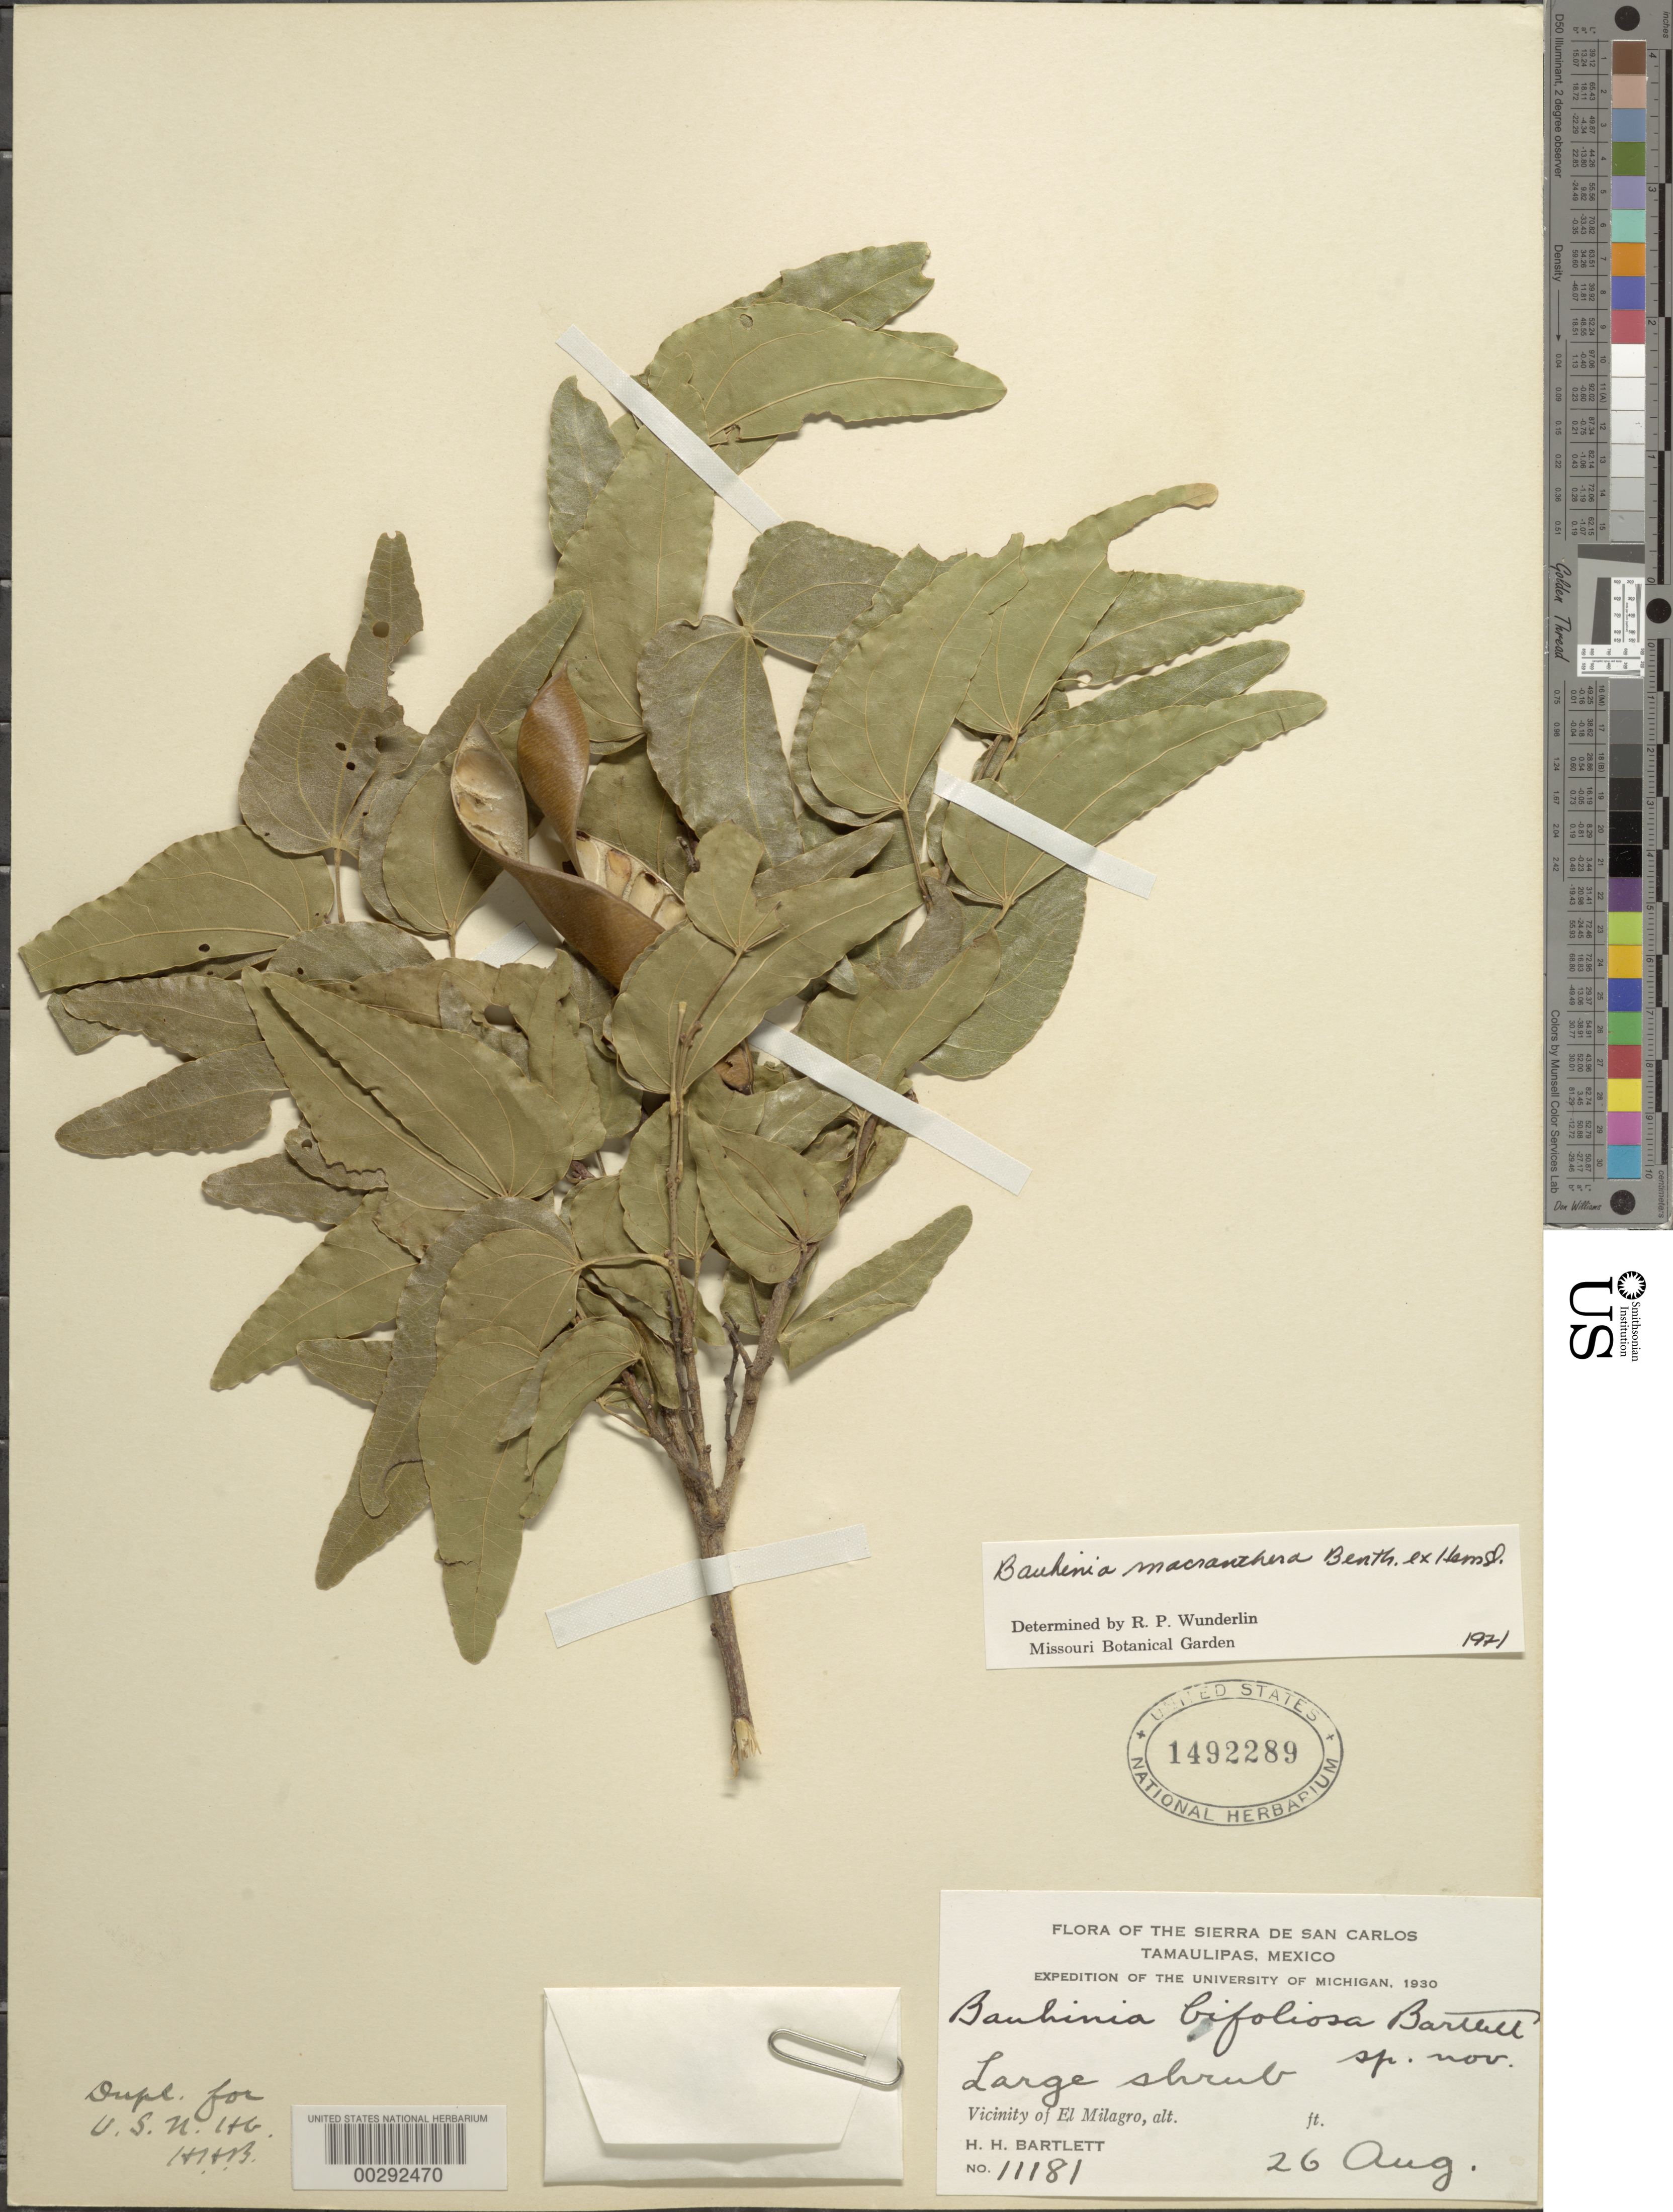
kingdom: Plantae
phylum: Tracheophyta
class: Magnoliopsida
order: Fabales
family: Fabaceae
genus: Bauhinia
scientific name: Bauhinia macranthera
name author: Benth. ex Hemsl.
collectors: H. H. Bartlett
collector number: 11181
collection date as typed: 26 Aug 1930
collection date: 1930-08-26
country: Mexico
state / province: Tamaulipas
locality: Vicinity of el milagro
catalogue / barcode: US 1492289